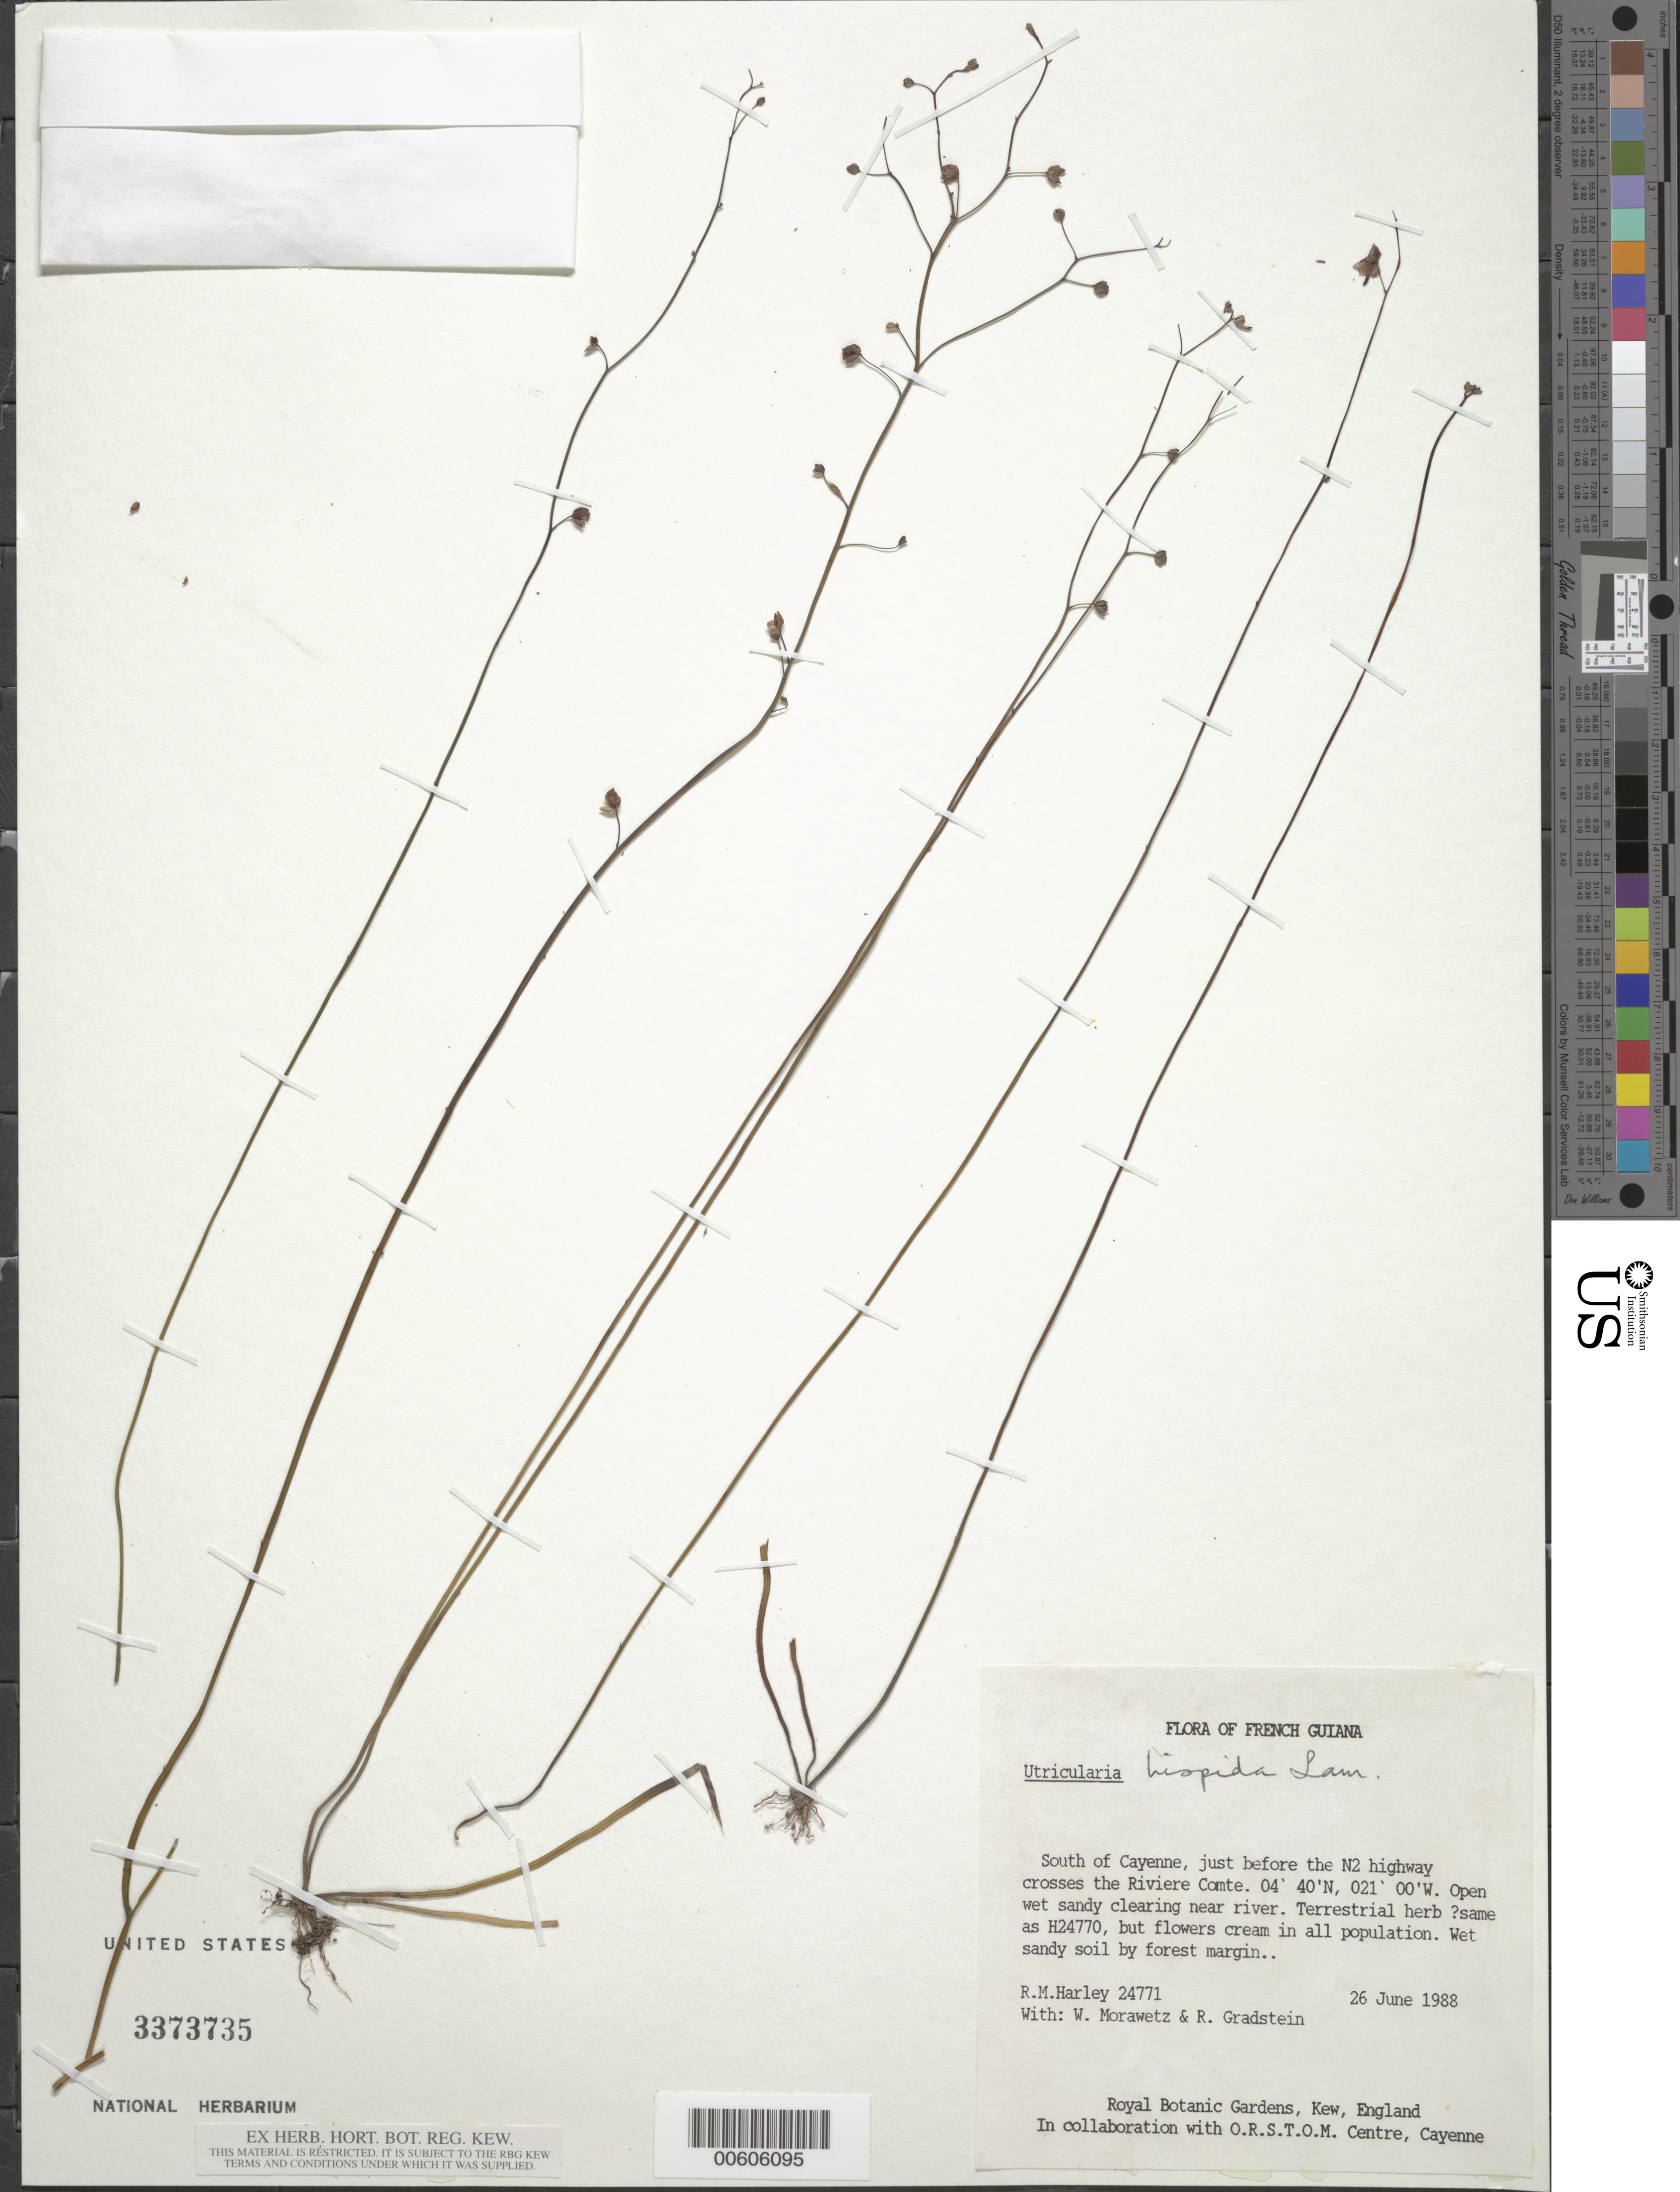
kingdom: Plantae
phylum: Tracheophyta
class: Magnoliopsida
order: Lamiales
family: Lentibulariaceae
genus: Utricularia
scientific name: Utricularia hispida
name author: Lam.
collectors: R. M. Harley, W. Morawetz & R. Gradstein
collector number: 24771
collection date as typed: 26-Jun-88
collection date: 1988-06-26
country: French Guiana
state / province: Cayenne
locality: Cayenne, S of, just before N2 hwy. crosses Comte R.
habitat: Open wet sandy clearing near river; wet sandy soil by forest margin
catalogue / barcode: US 3373735